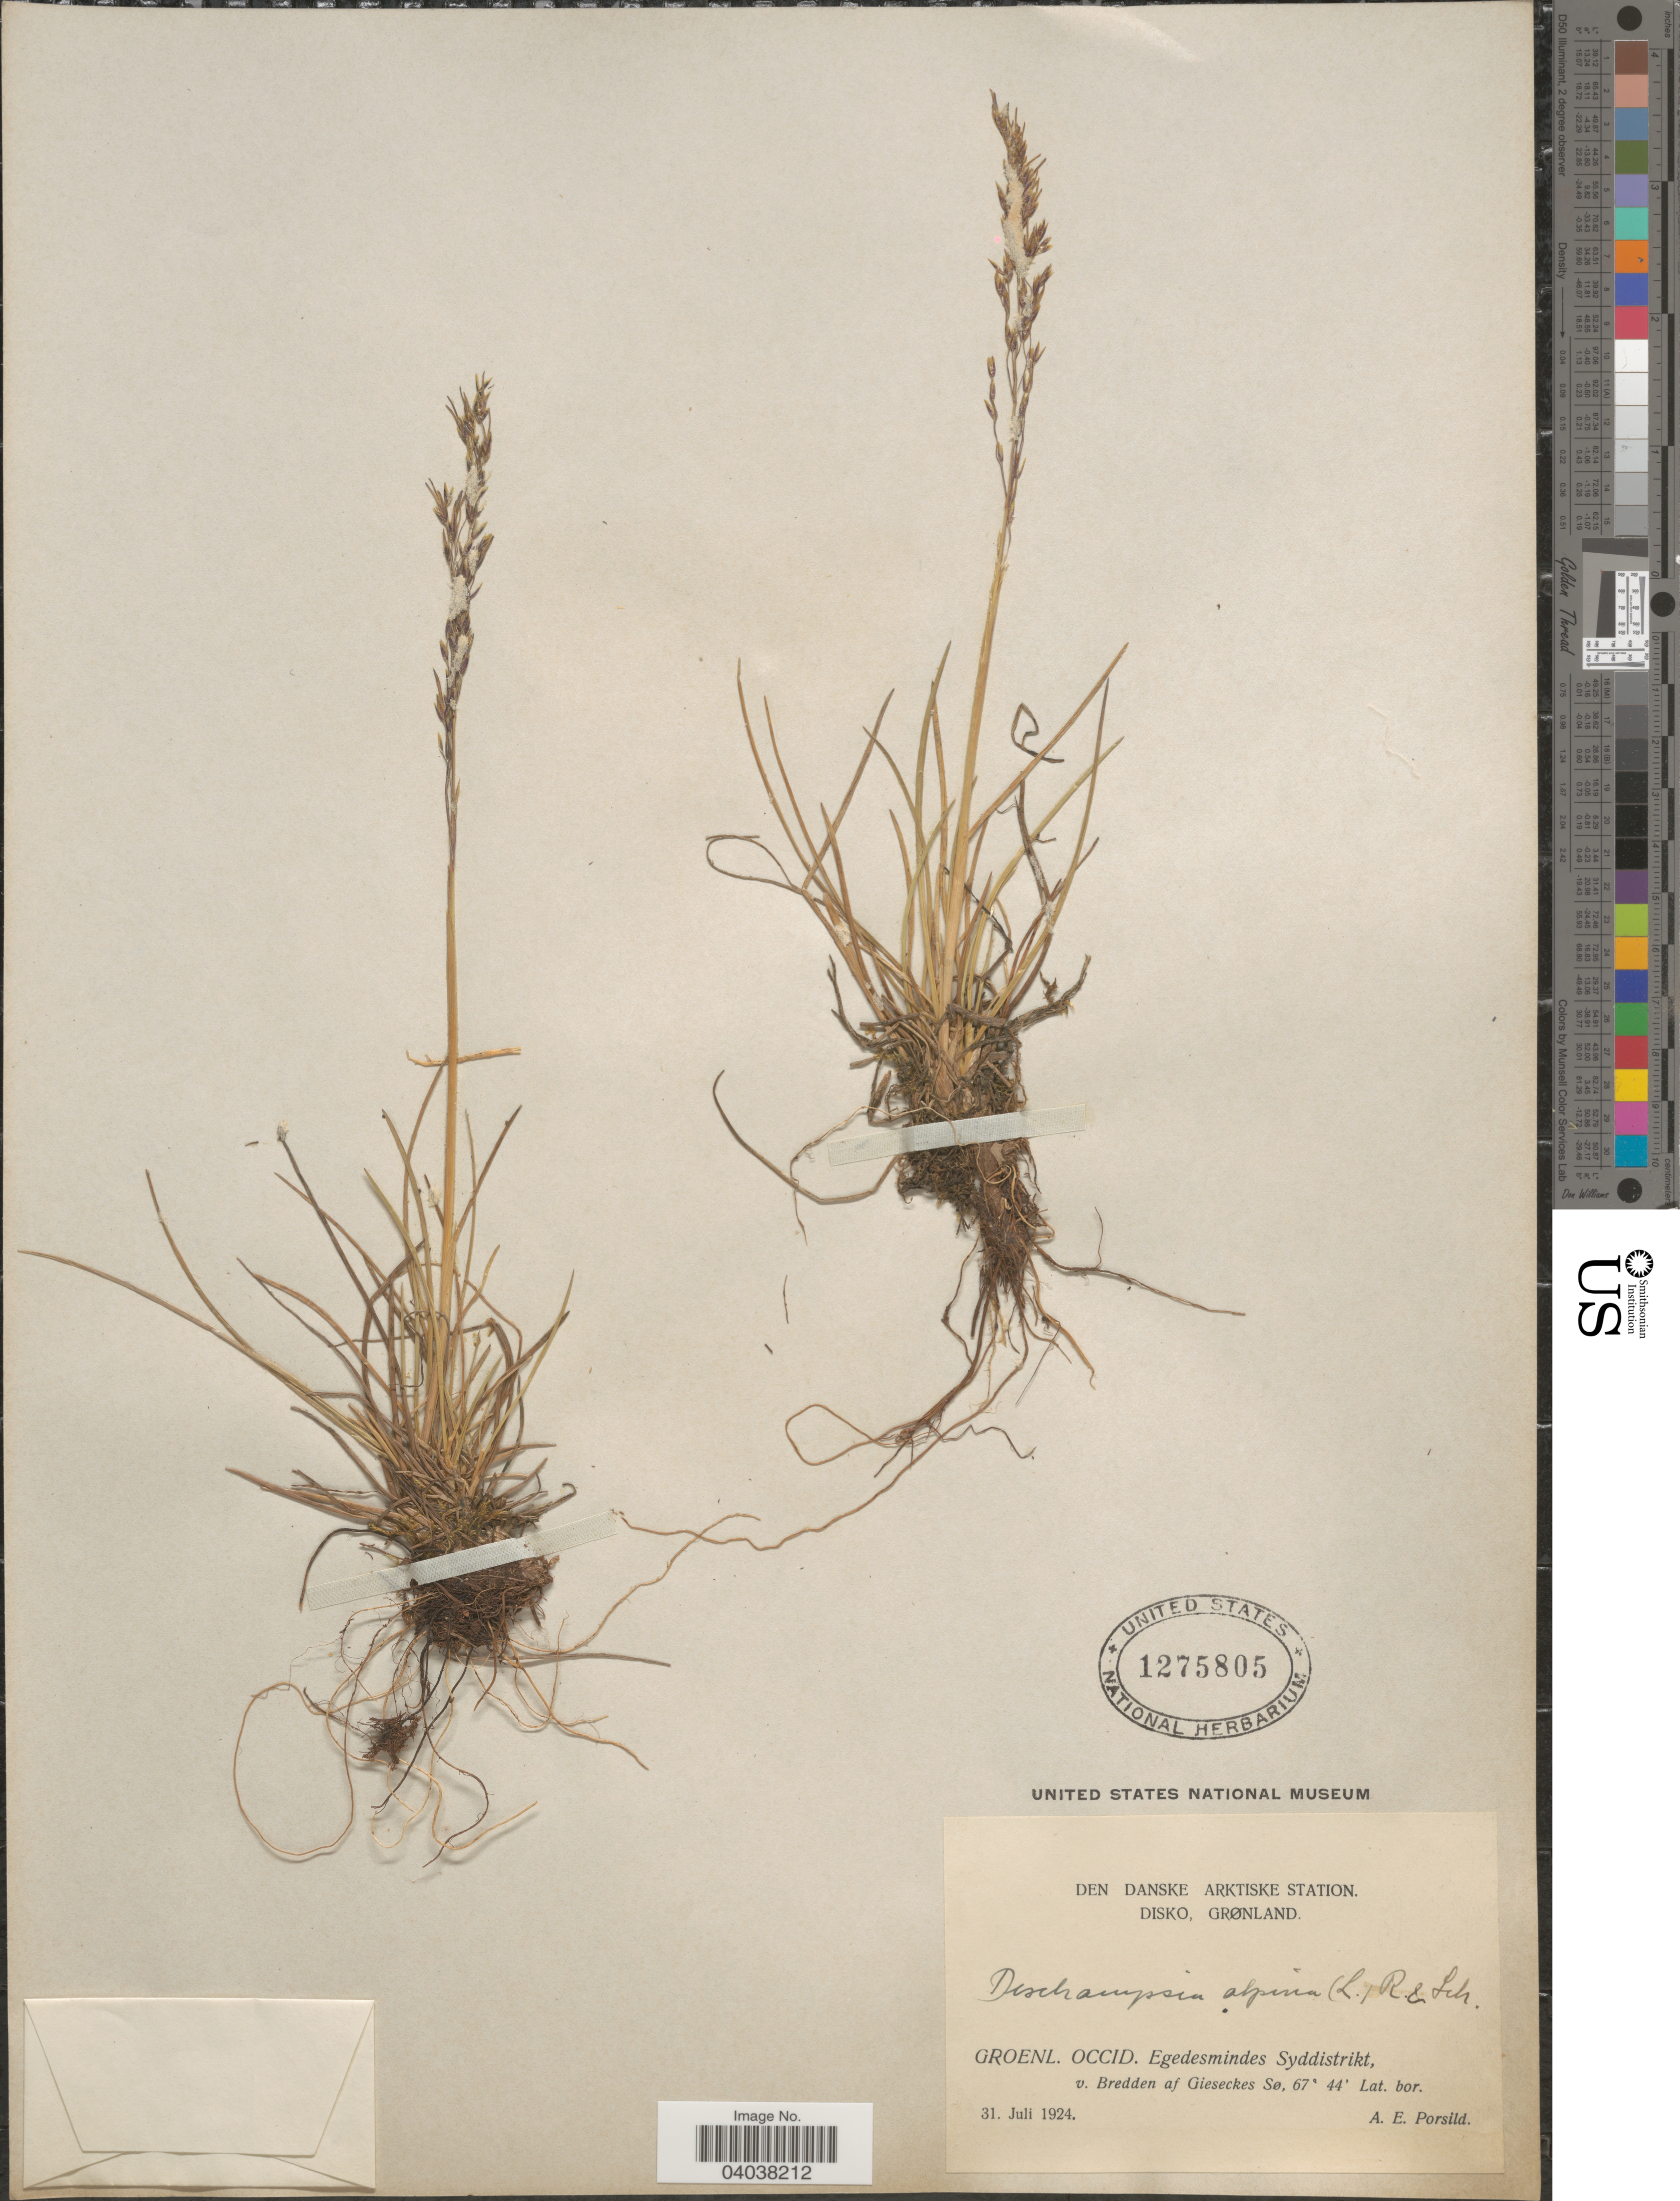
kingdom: Plantae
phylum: Tracheophyta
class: Liliopsida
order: Poales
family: Poaceae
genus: Deschampsia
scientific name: Deschampsia cespitosa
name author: (L.) P. Beauv.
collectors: A. E. Porsild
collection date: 1924-07-31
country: Greenland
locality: Den Danske Arktiske Station. Disko. Grønland. Groenl. Occid. Egedesmindes Syddistrikt, v. Bredden af Gieseckes.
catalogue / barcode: US 1275805